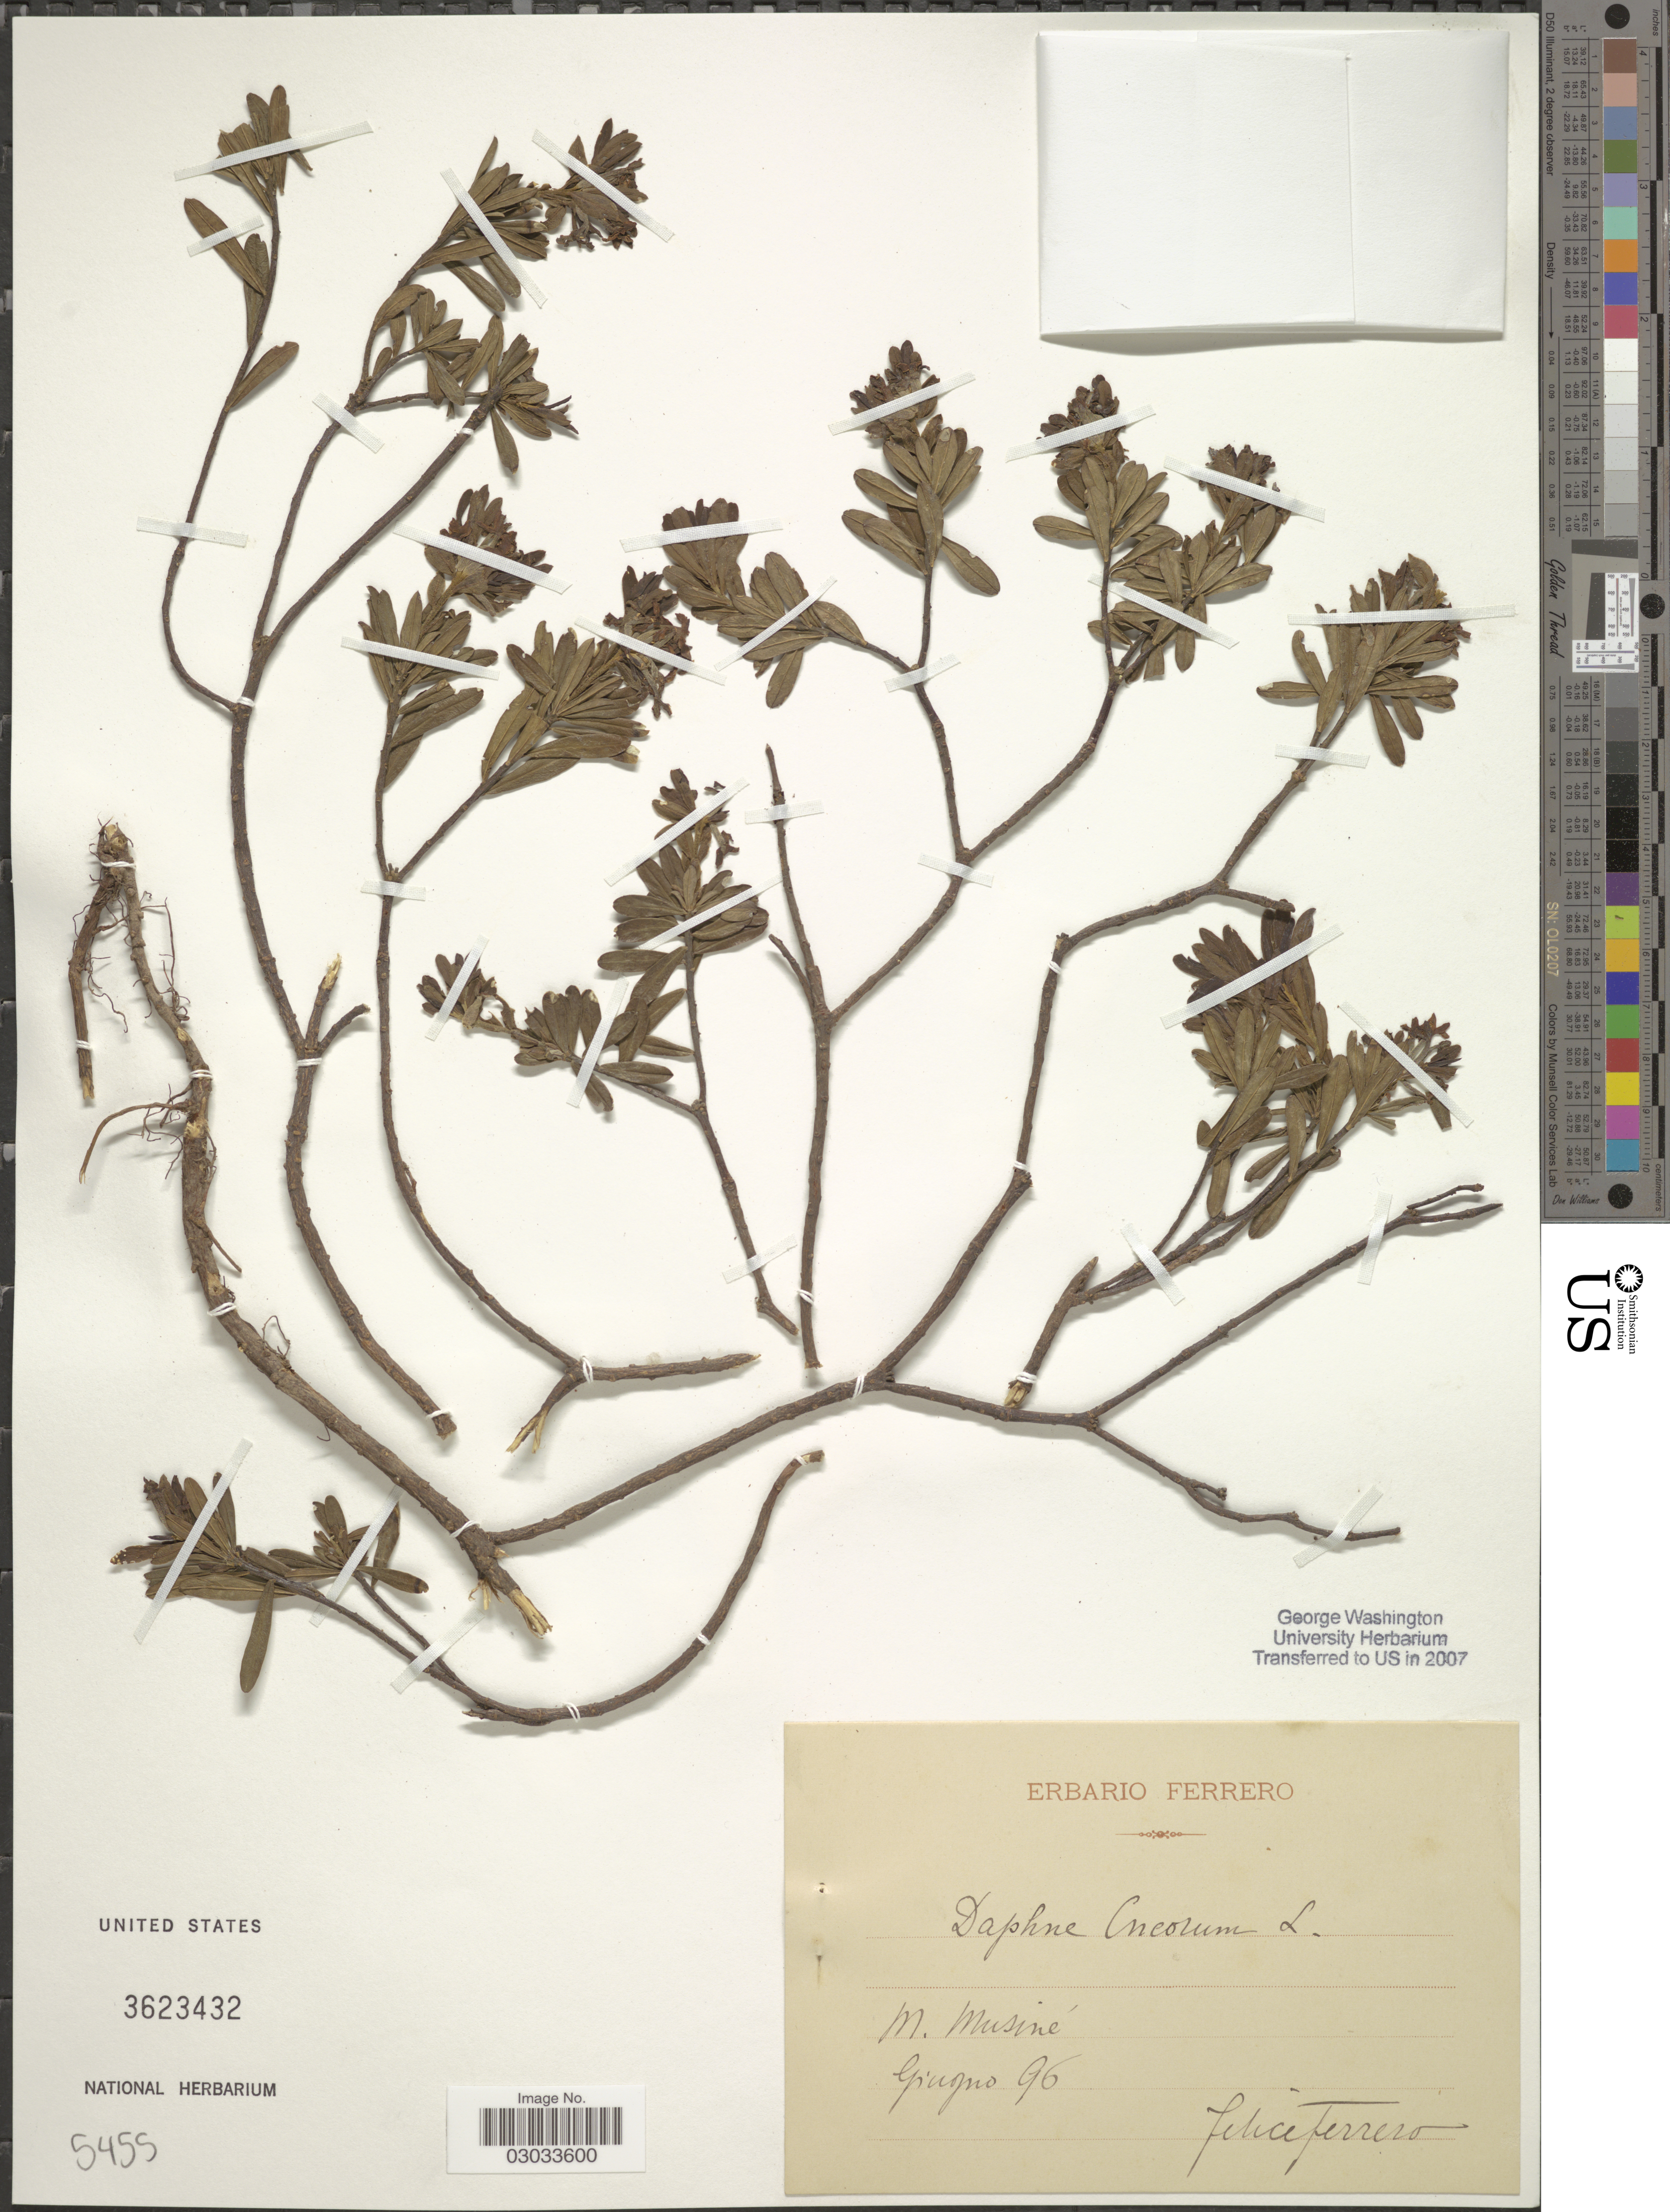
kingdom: Plantae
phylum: Tracheophyta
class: Magnoliopsida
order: Malvales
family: Thymelaeaceae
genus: Daphne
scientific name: Daphne cneorum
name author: L.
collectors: F. Ferrero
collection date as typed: Transcribed d/m/y: /6/96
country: Italy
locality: M. Musiné.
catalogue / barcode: US 3623432